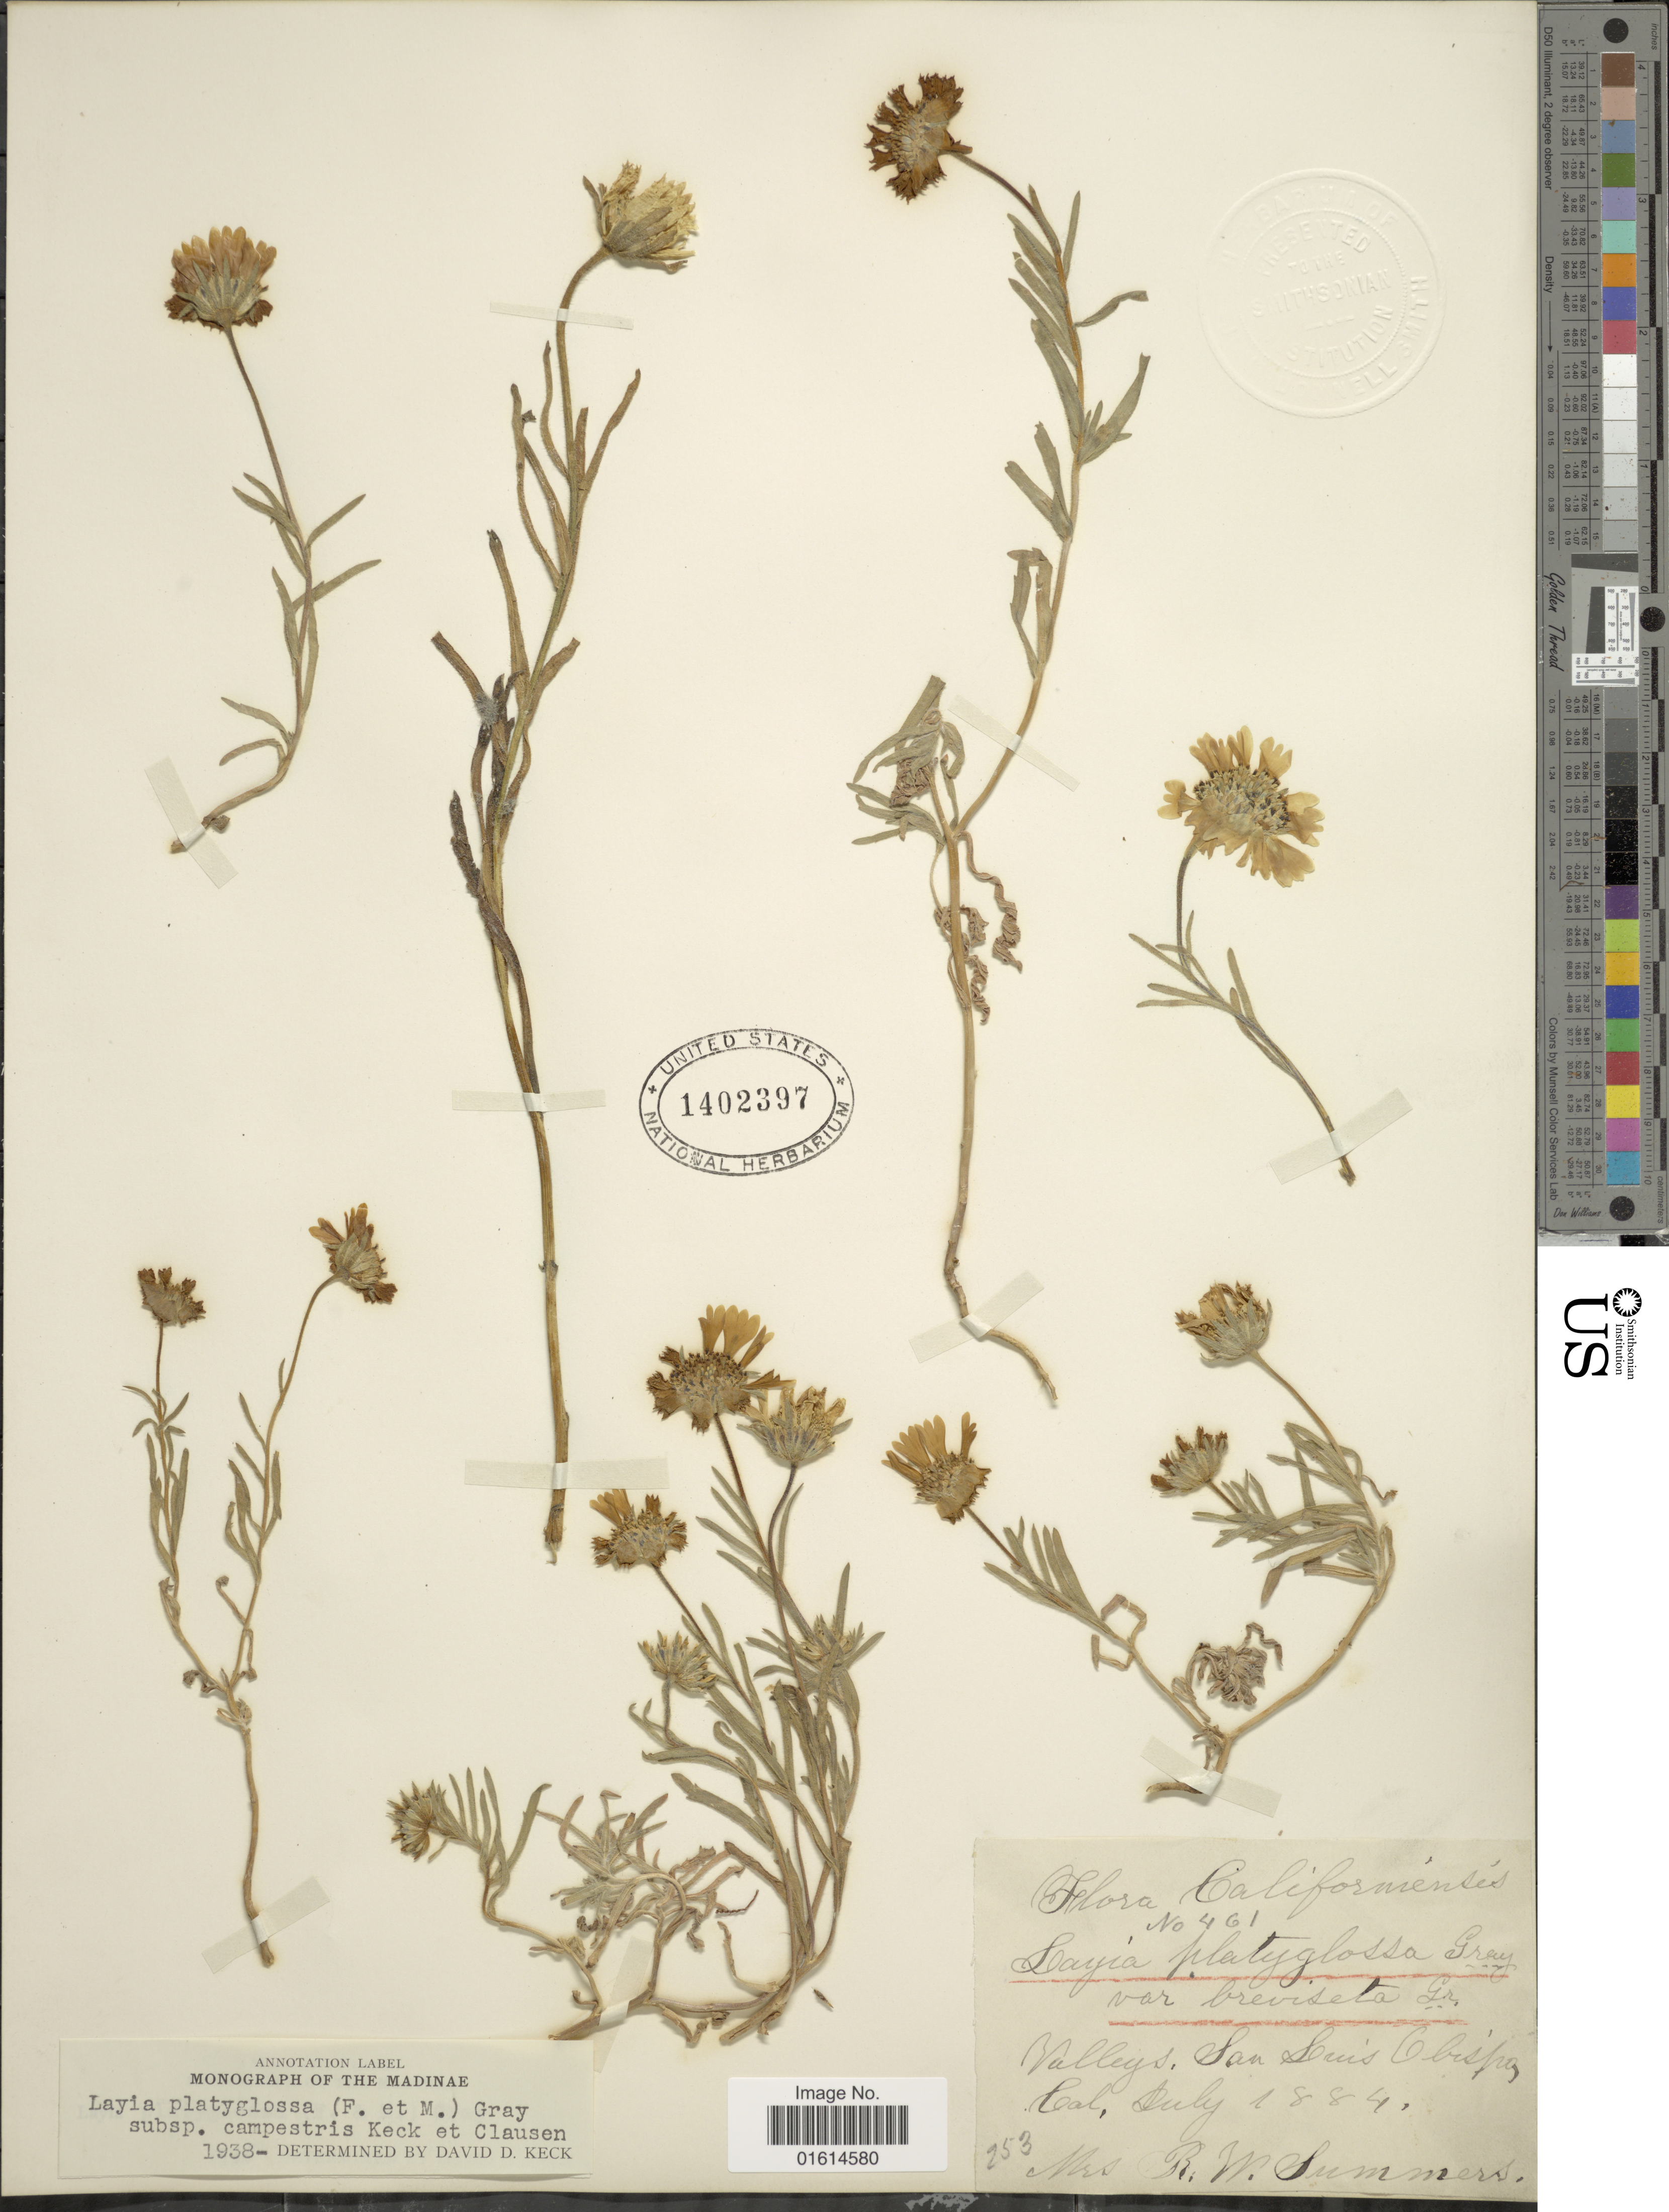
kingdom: Plantae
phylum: Tracheophyta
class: Magnoliopsida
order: Asterales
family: Asteraceae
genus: Layia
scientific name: Layia platyglossa subsp. campestris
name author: D.D. Keck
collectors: R. Summers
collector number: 461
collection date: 1884-07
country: United States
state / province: California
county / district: San Luis Obispo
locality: Californienses, Valleys San Luis Obispo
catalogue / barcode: US 1402397